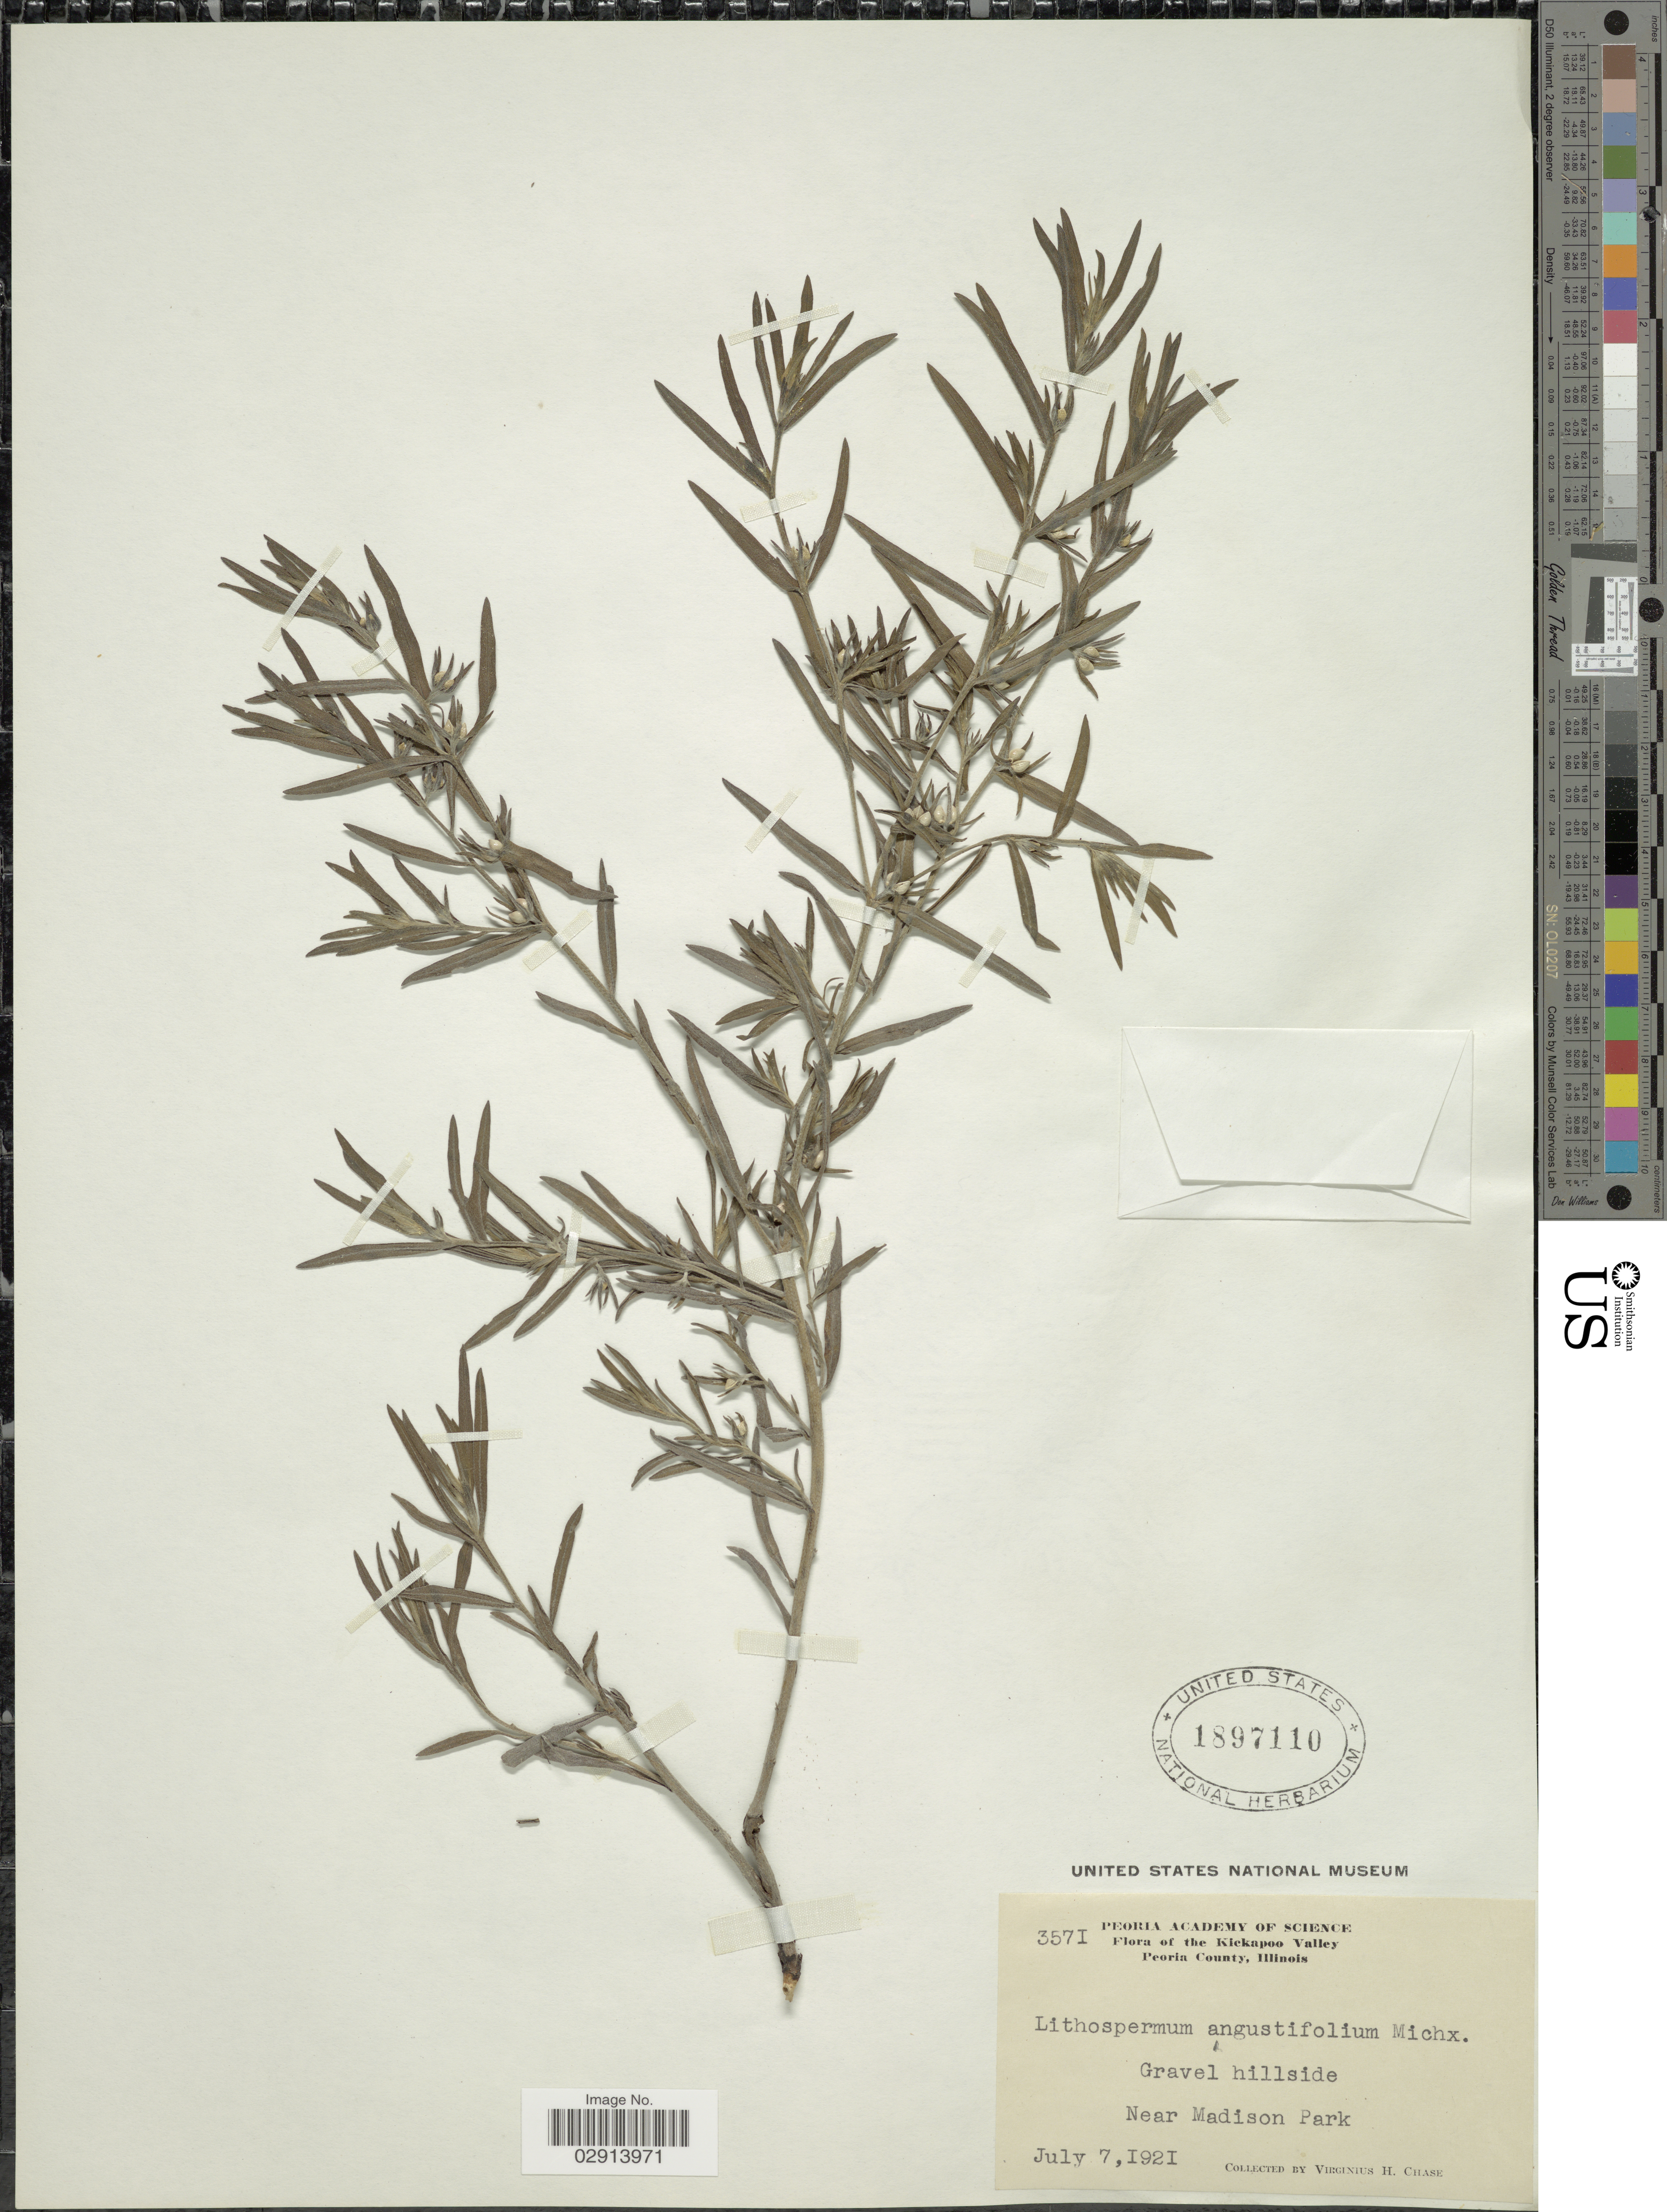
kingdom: Plantae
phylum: Tracheophyta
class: Magnoliopsida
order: Boraginales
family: Boraginaceae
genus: Lithospermum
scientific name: Lithospermum incisum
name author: Lehm.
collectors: V. H. Chase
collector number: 3571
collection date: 1921-07-07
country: United States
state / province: Illinois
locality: Kickapoo Valley, Peoria County. Gravel hillside. Near Madison Park.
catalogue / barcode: US 1897110